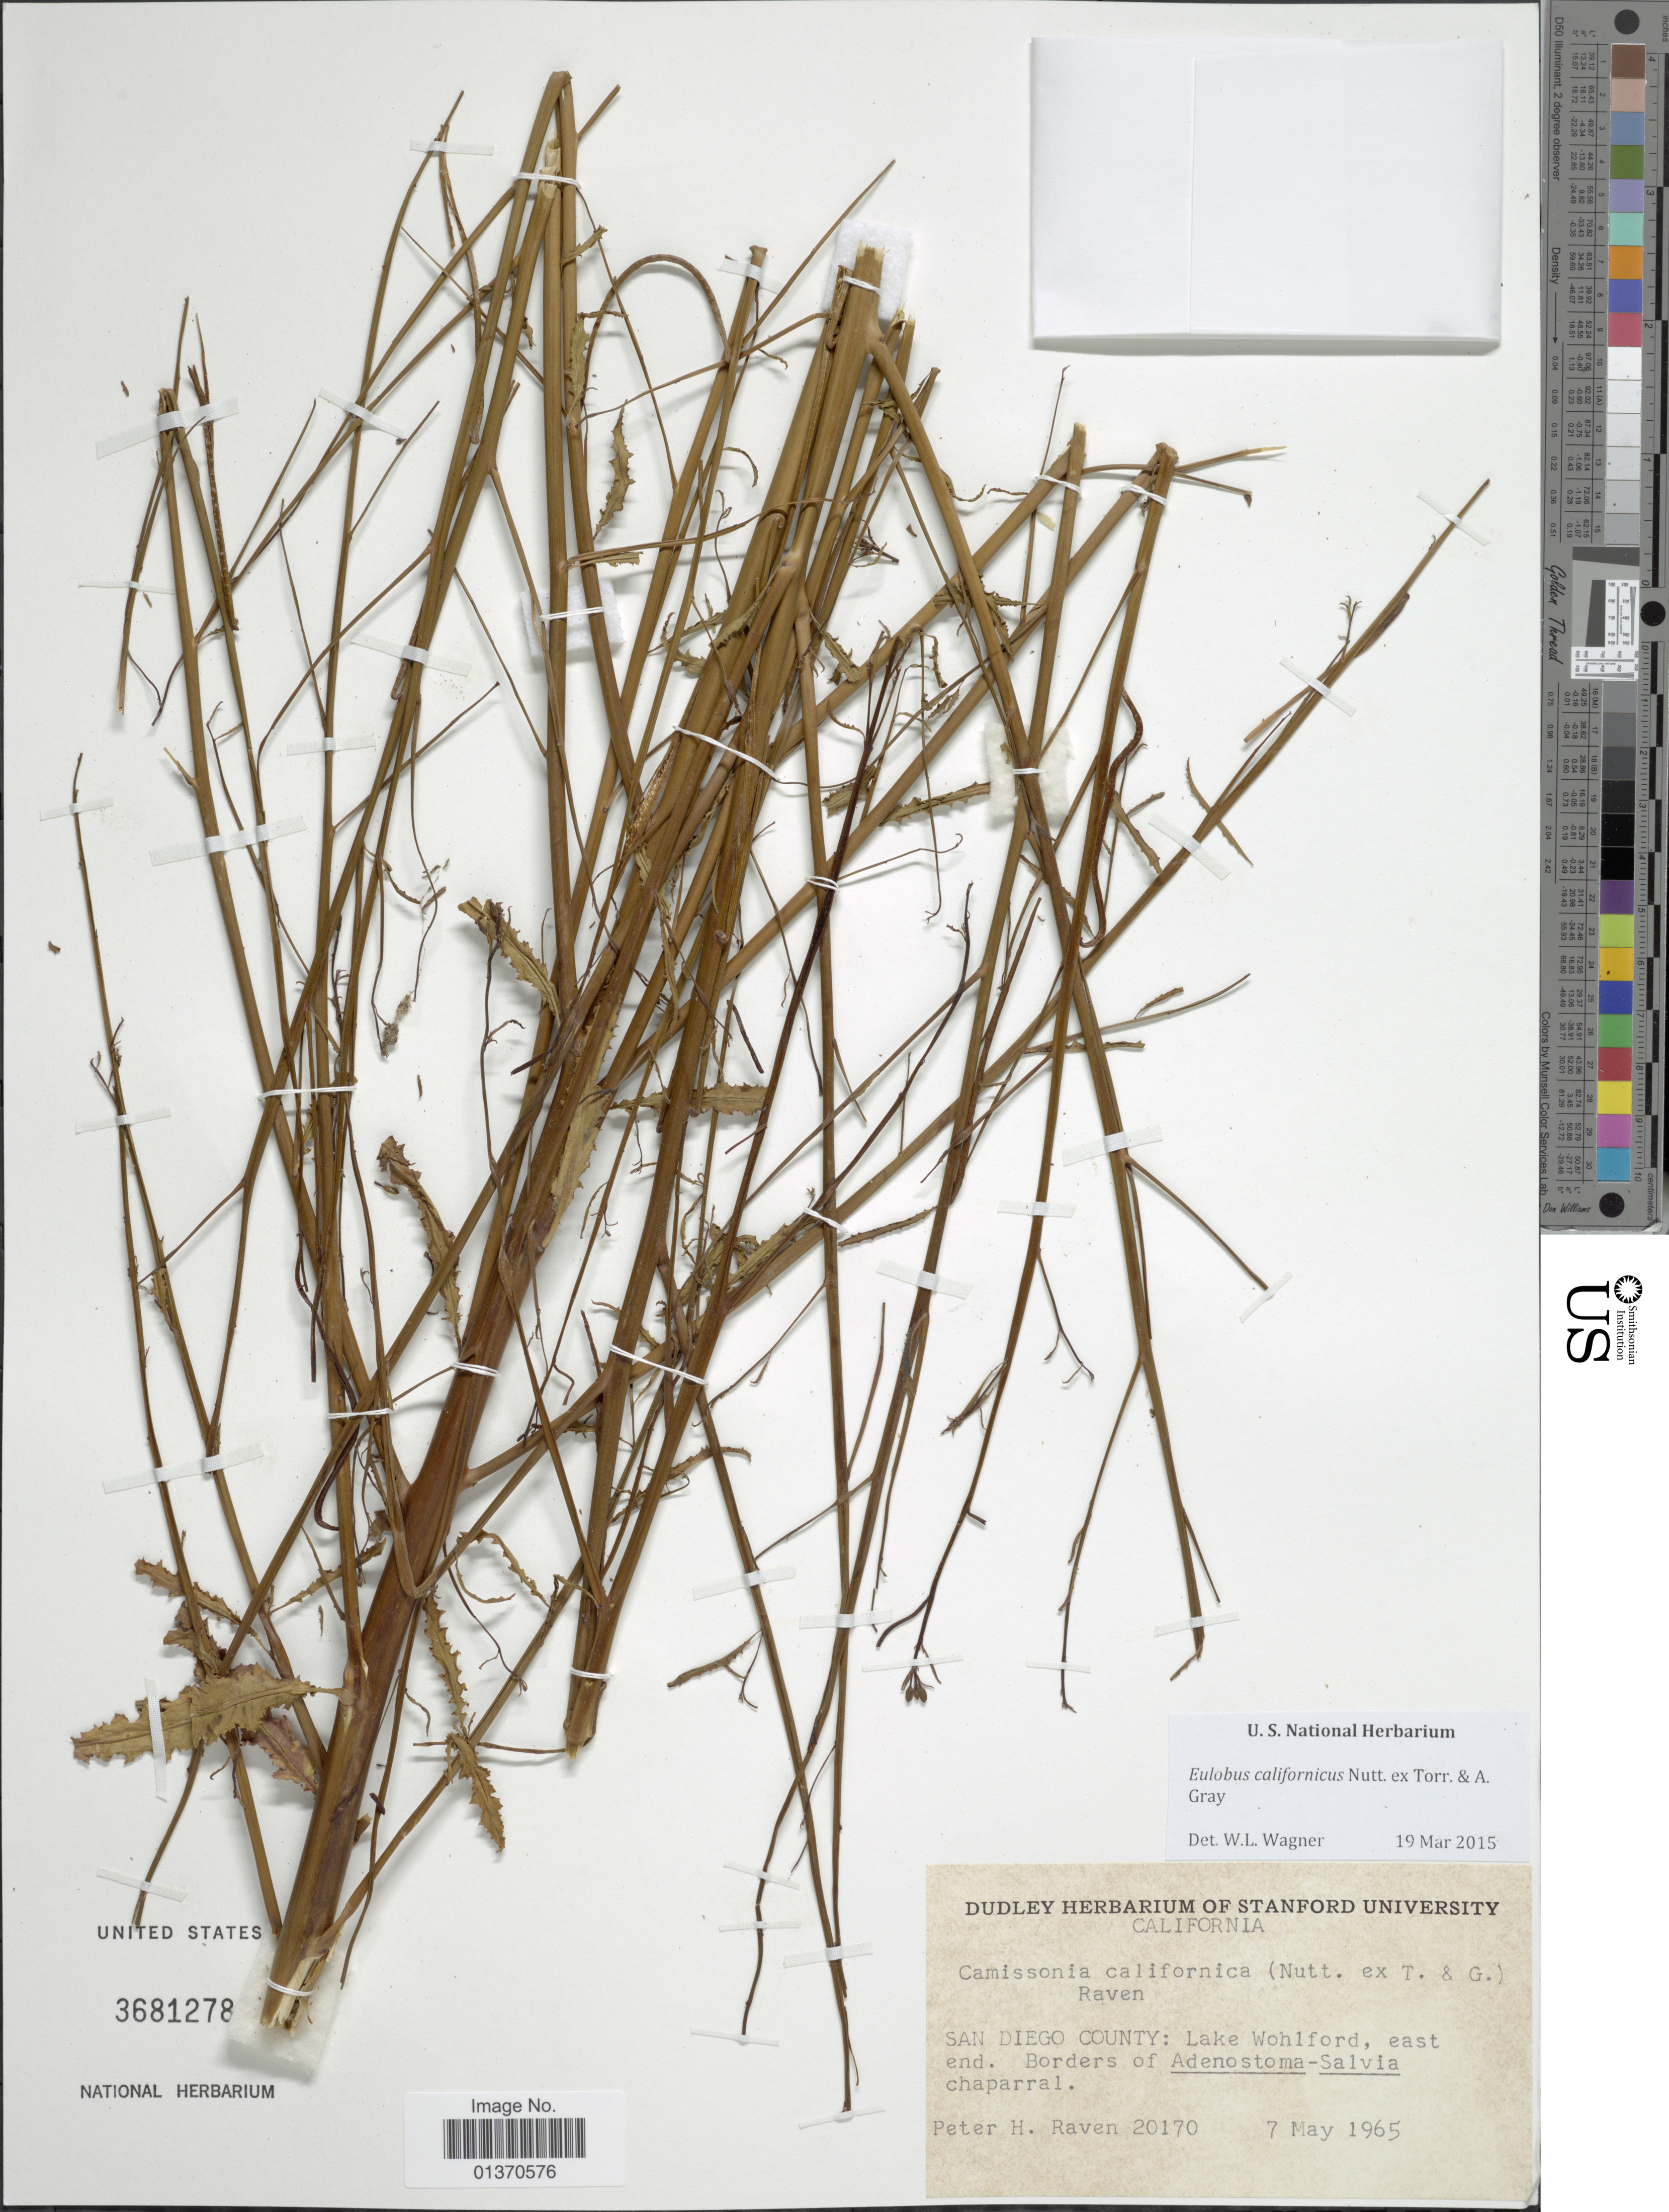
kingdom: Plantae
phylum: Tracheophyta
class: Magnoliopsida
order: Myrtales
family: Onagraceae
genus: Eulobus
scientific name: Eulobus californicus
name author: Nutt. ex Torr. & A. Gray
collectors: P. H. Raven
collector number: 20170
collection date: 1965-05-07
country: United States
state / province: California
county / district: San Diego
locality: San Diego County: Lake Wohlford, east end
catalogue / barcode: US 3681278